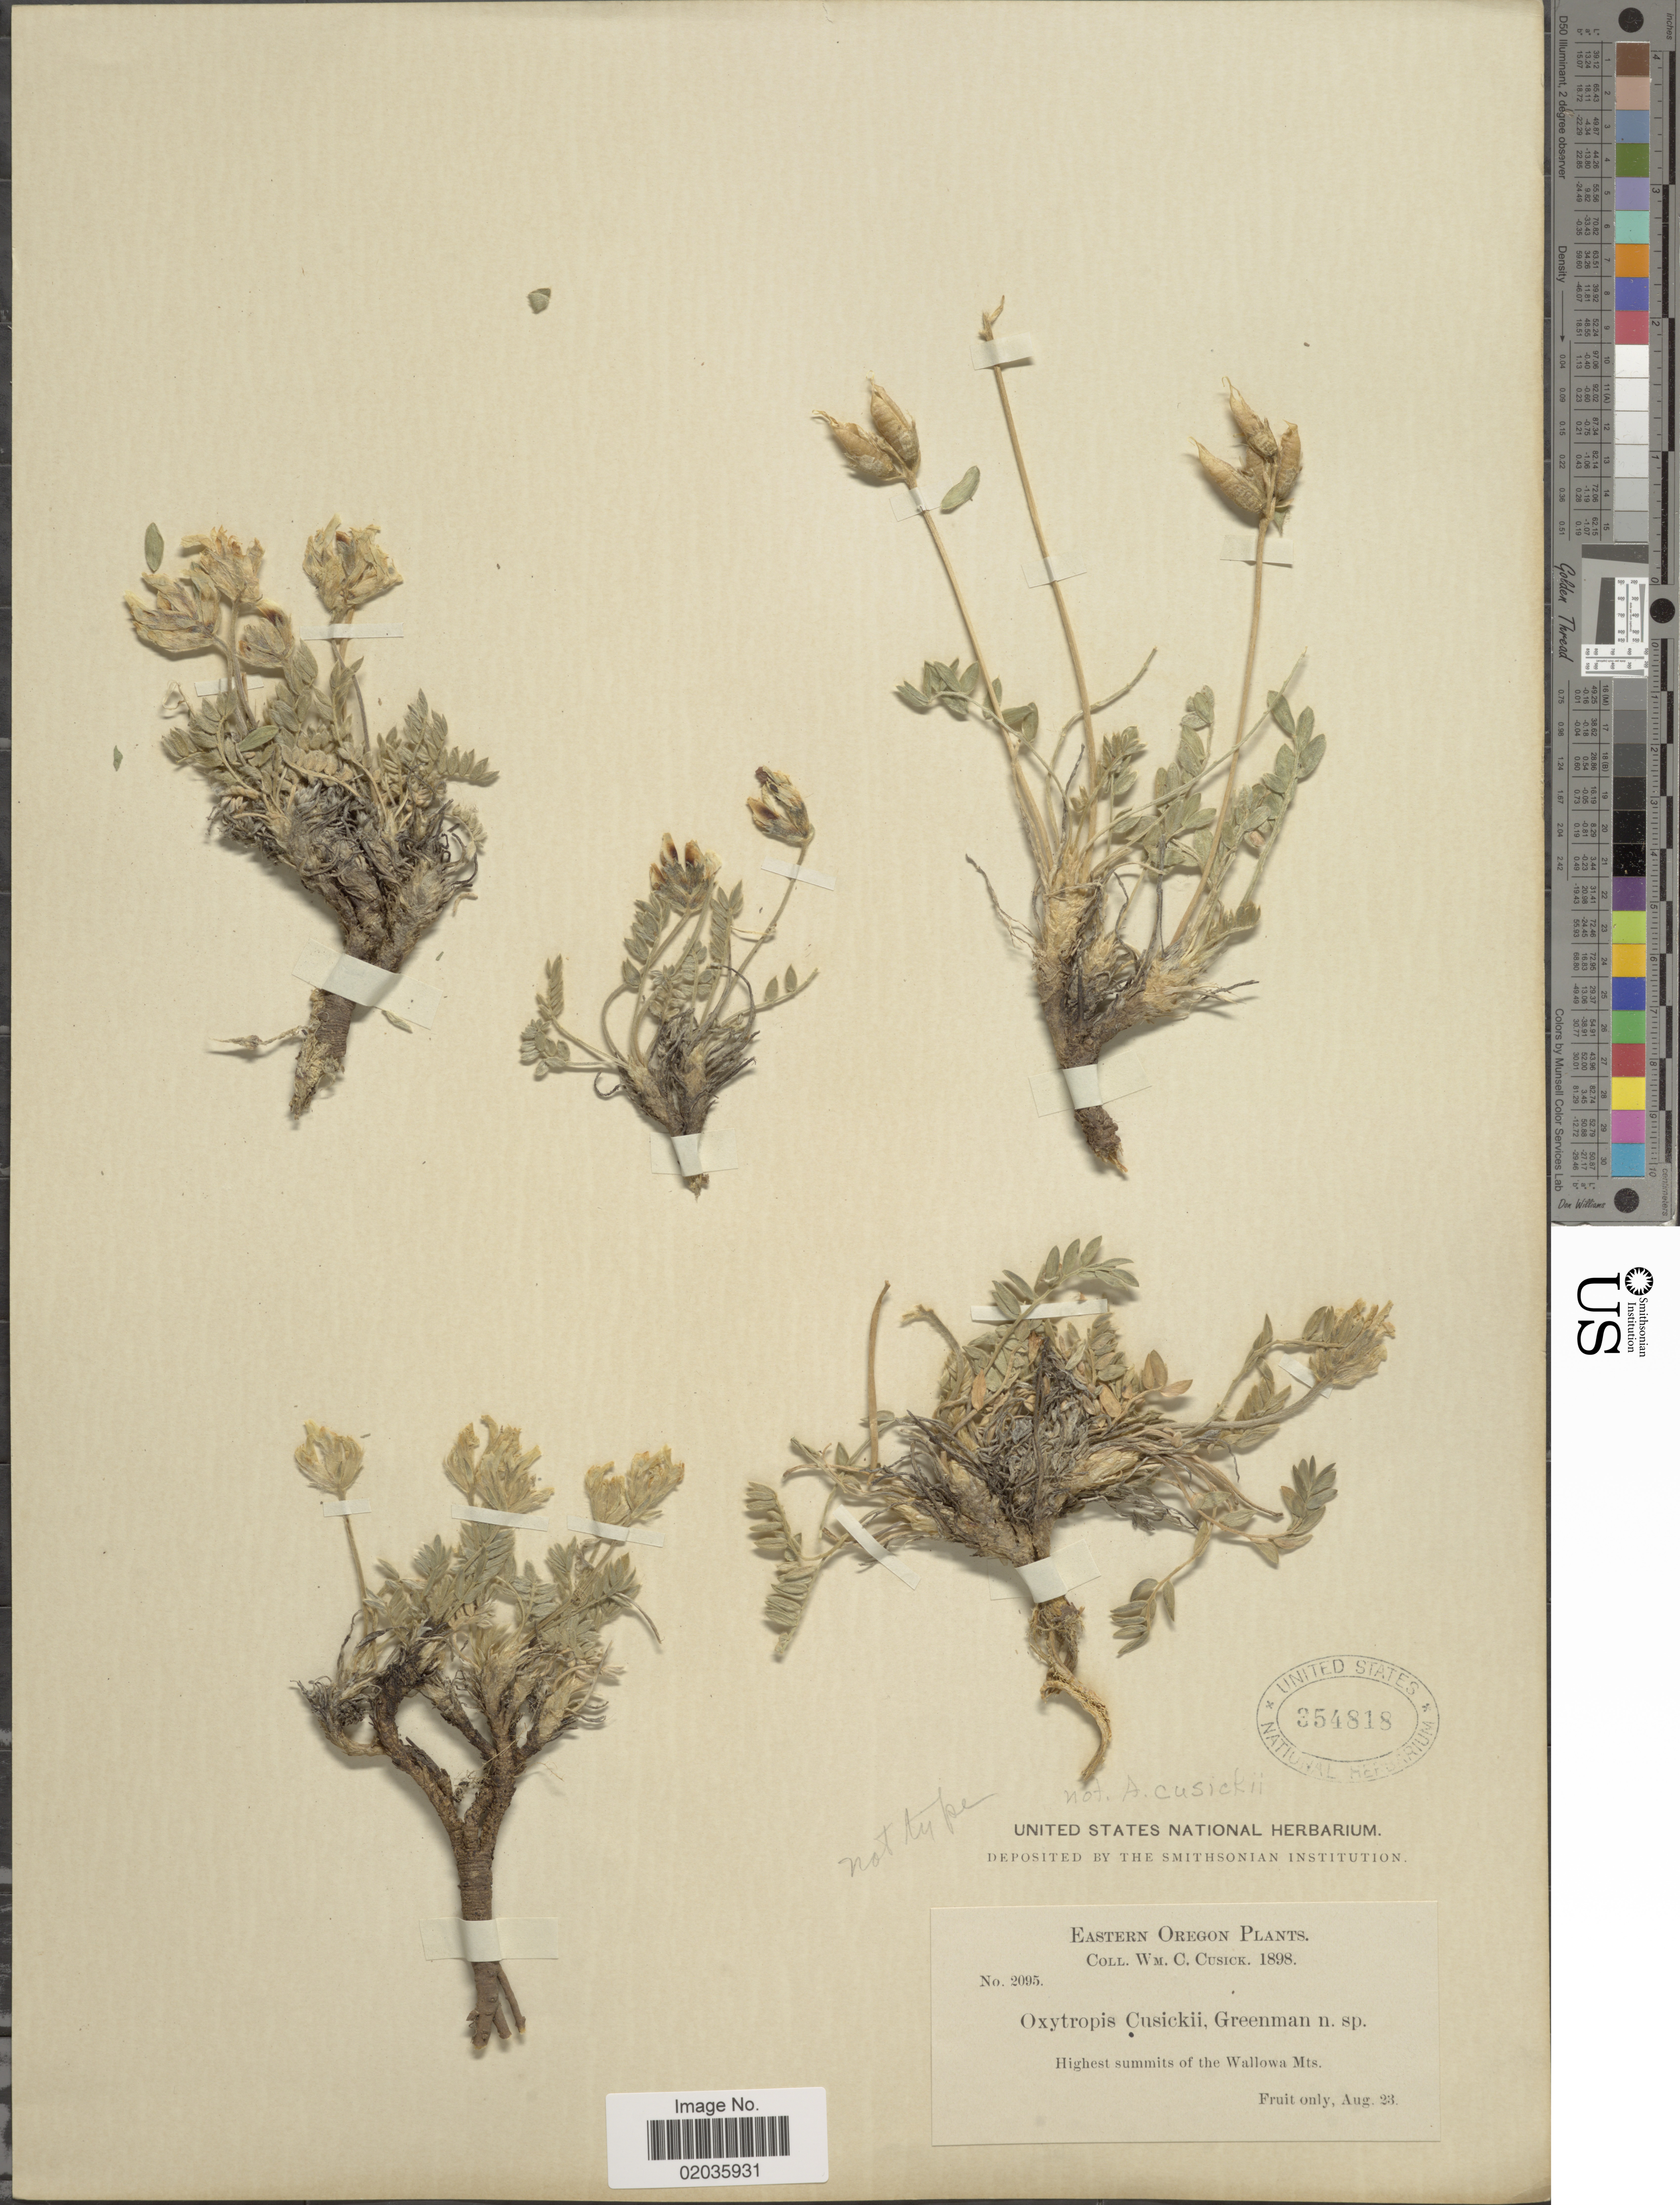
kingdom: Plantae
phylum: Tracheophyta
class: Magnoliopsida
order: Fabales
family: Fabaceae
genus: Astragalus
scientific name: Astragalus sp.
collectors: W. C. Cusick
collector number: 2095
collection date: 1898-08-23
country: United States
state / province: Oregon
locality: Eastern Oregon. Highest summits of the Wallowa Mts.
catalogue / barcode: US 354818